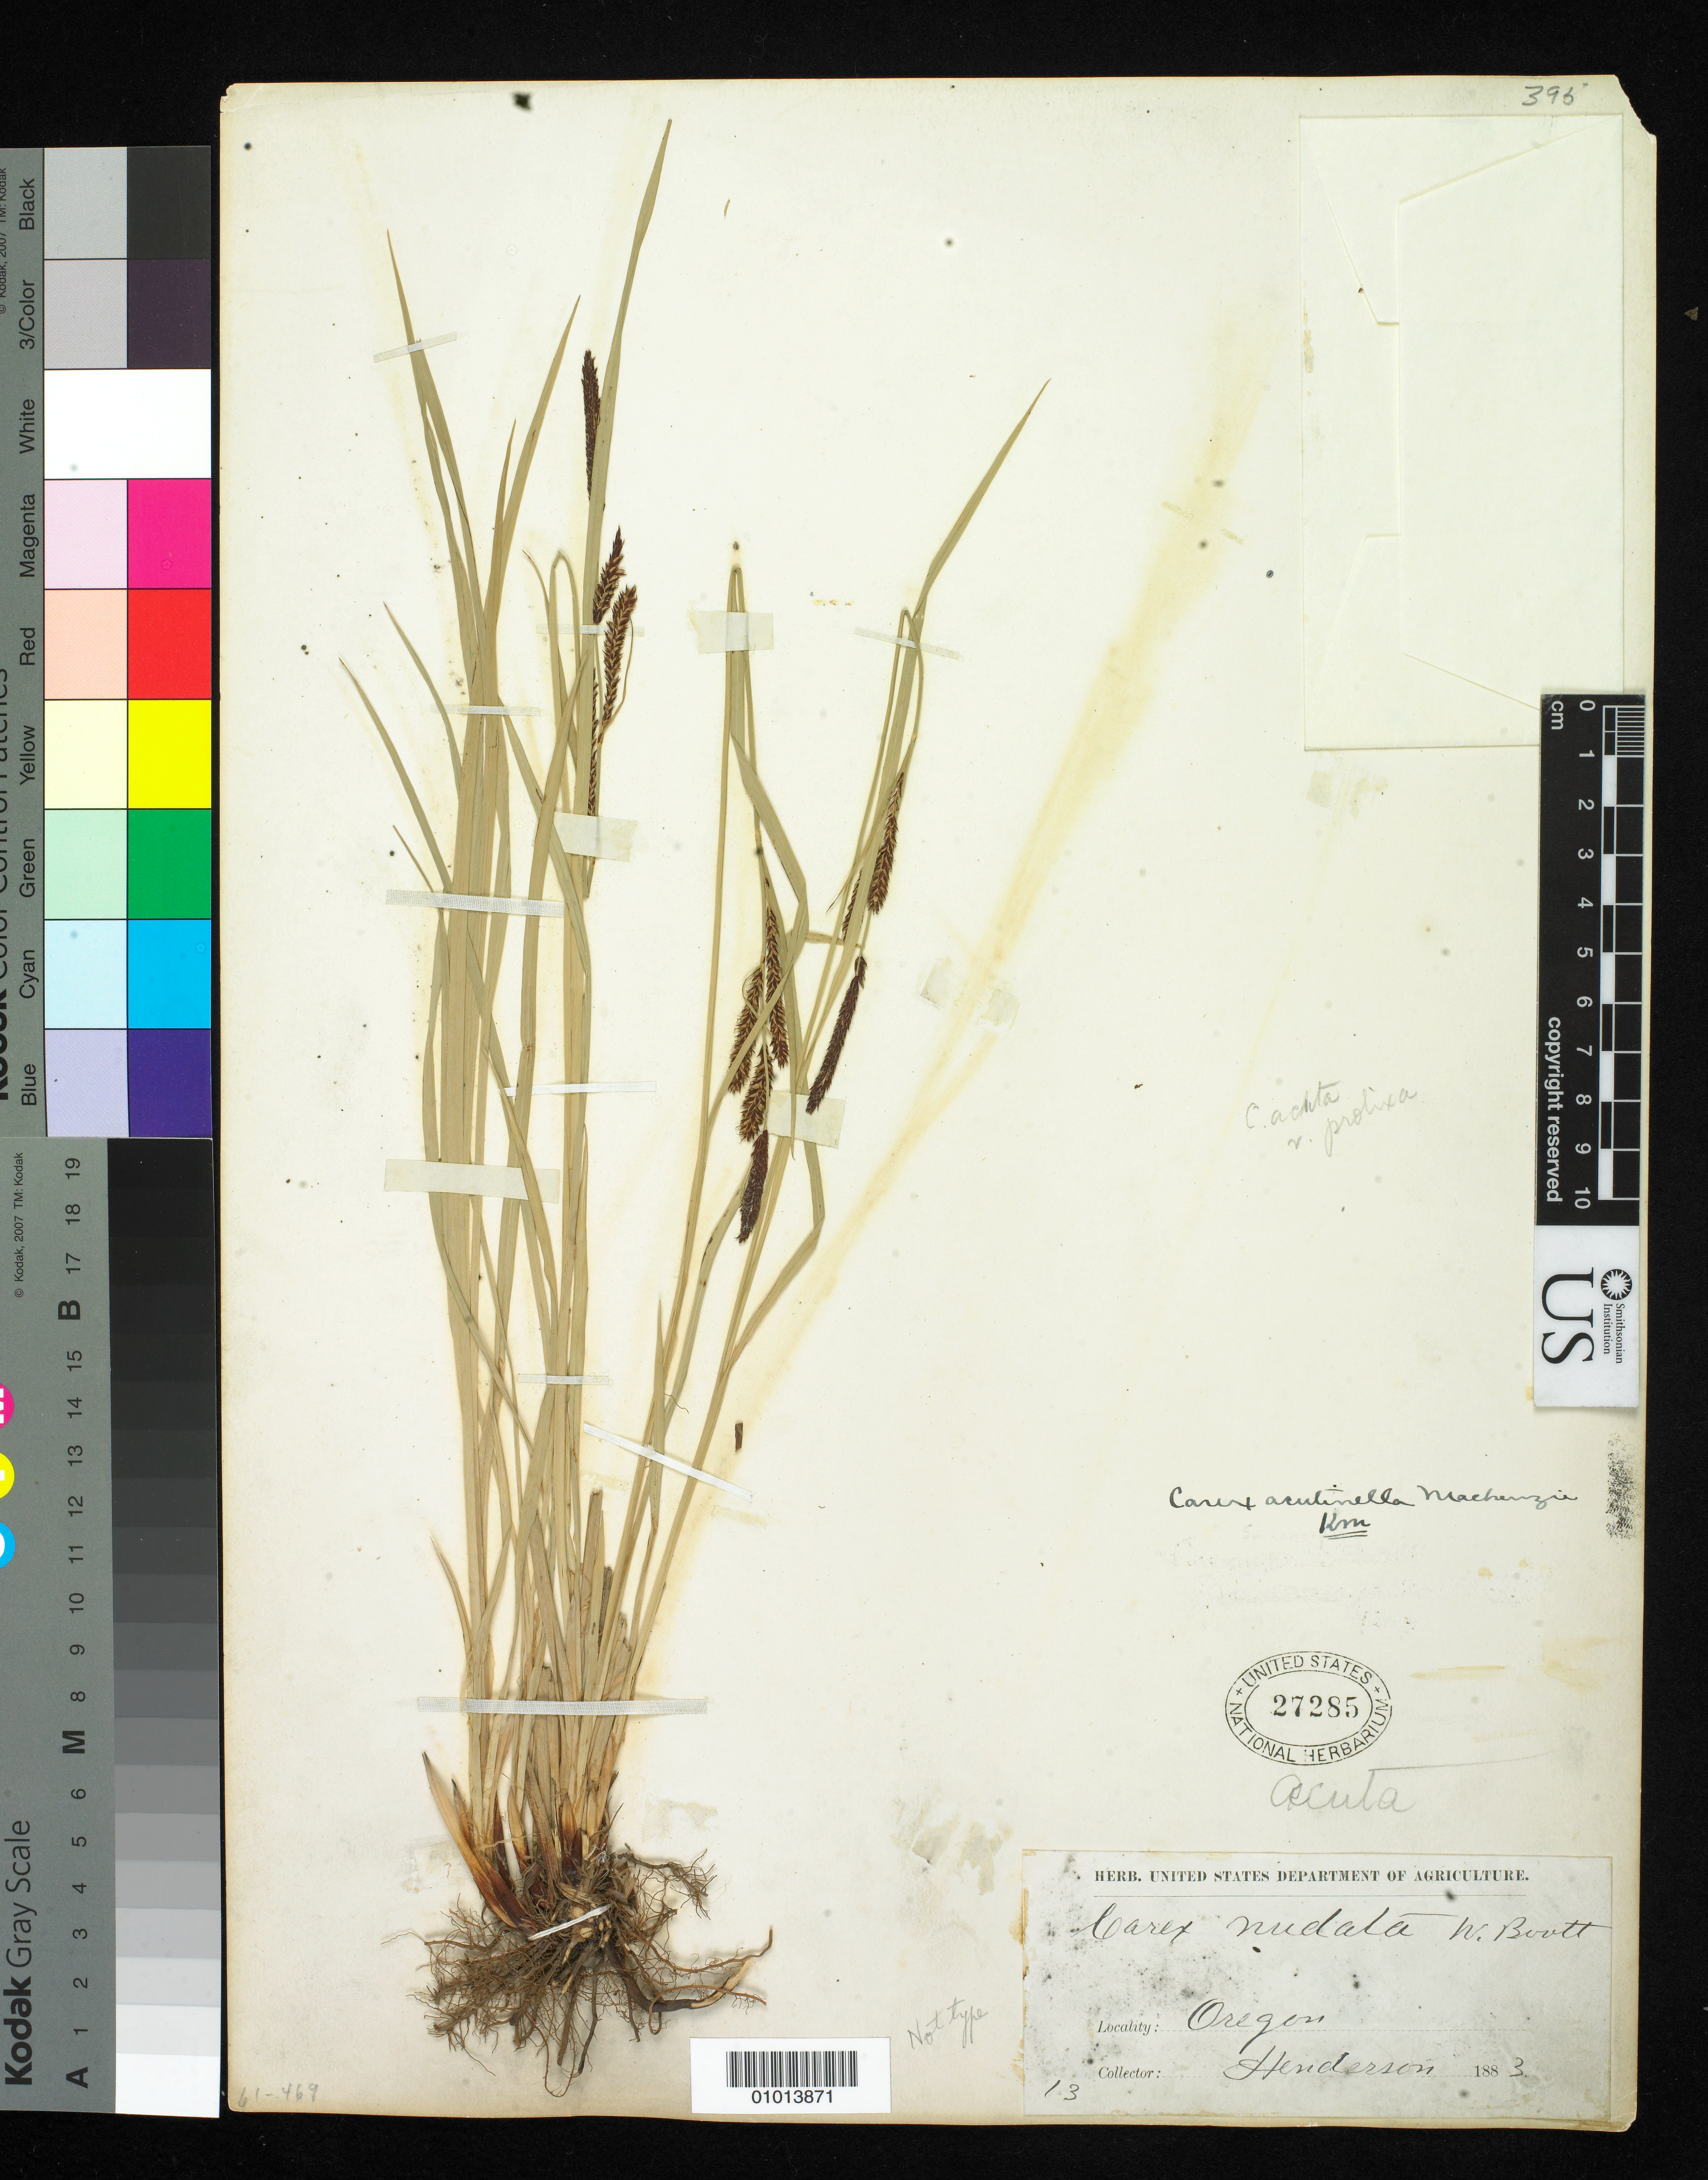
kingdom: Plantae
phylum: Tracheophyta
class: Liliopsida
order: Poales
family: Cyperaceae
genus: Carex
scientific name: Carex acutinella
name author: Mack.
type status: Isotype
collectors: L. F. Henderson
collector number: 13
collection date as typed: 1883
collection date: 1883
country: United States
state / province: Oregon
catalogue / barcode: US 27285